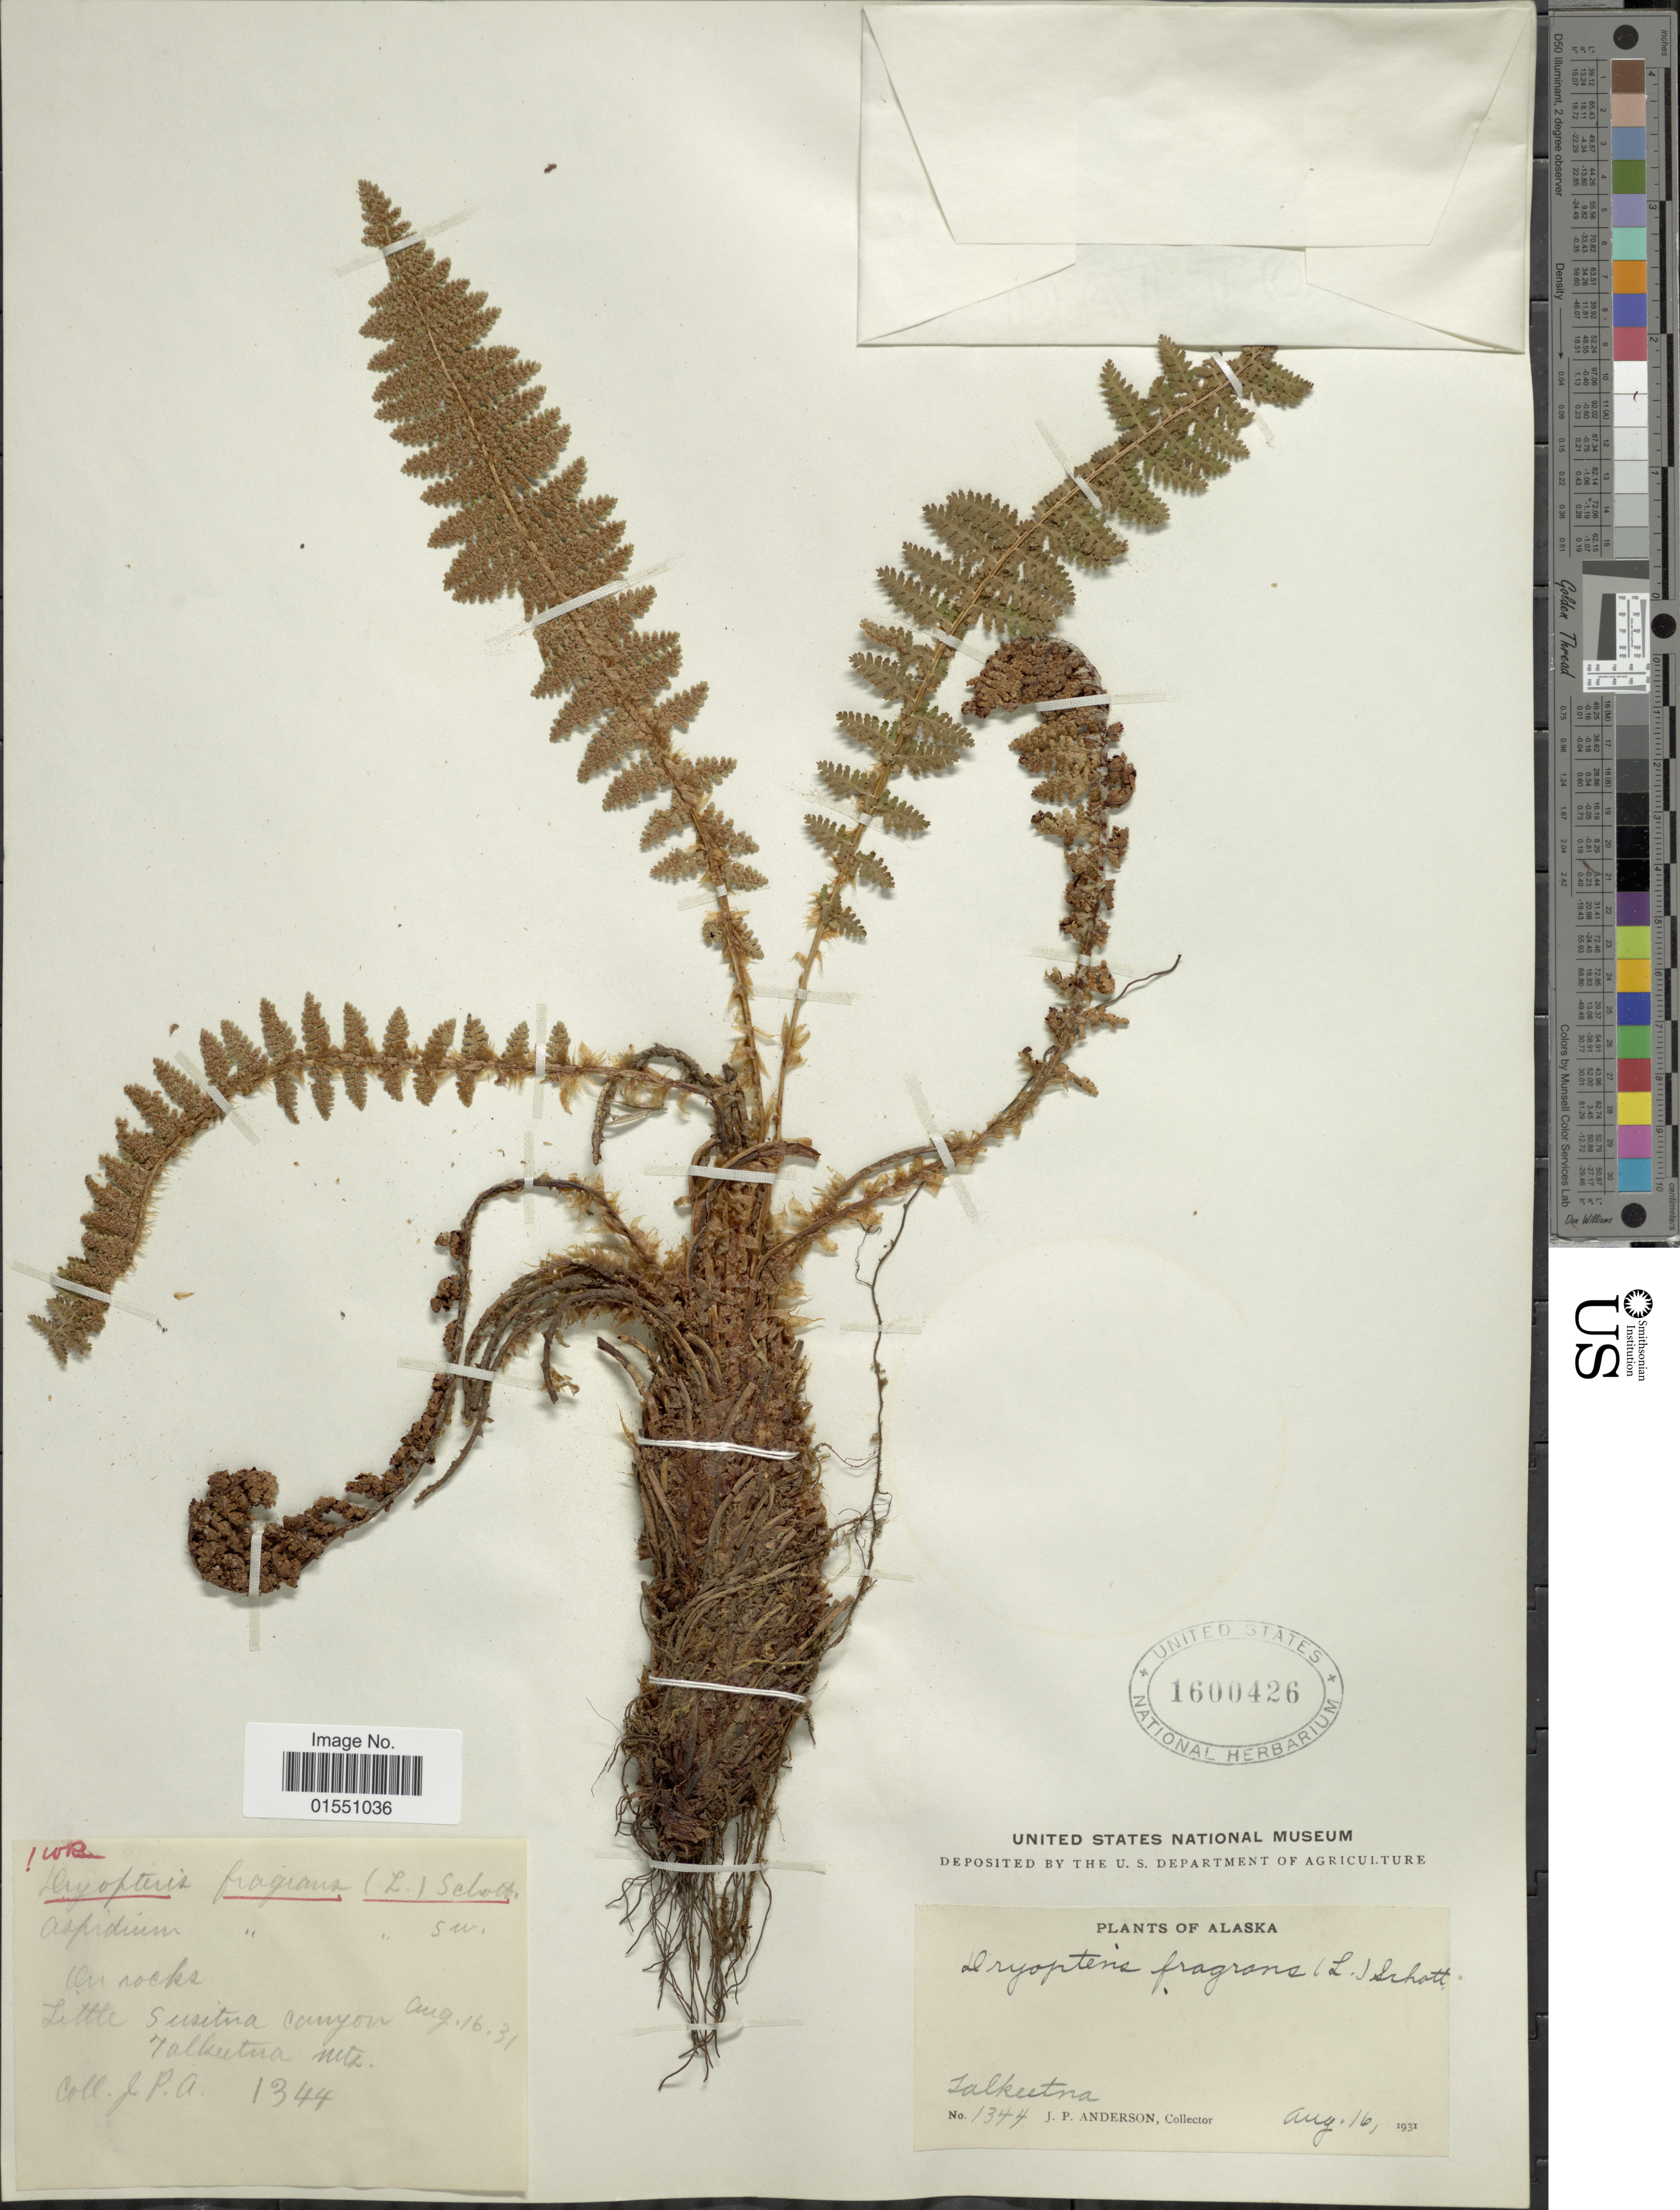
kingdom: Plantae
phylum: Tracheophyta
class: Polypodiopsida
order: Polypodiales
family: Dryopteridaceae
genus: Dryopteris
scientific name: Dryopteris fragrans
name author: (L.) Schott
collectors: J. P. Anderson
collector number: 1344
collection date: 1931-08-16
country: United States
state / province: Alaska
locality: Little Susitna Canyon. Talkeetna Mts.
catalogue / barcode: US 1600426